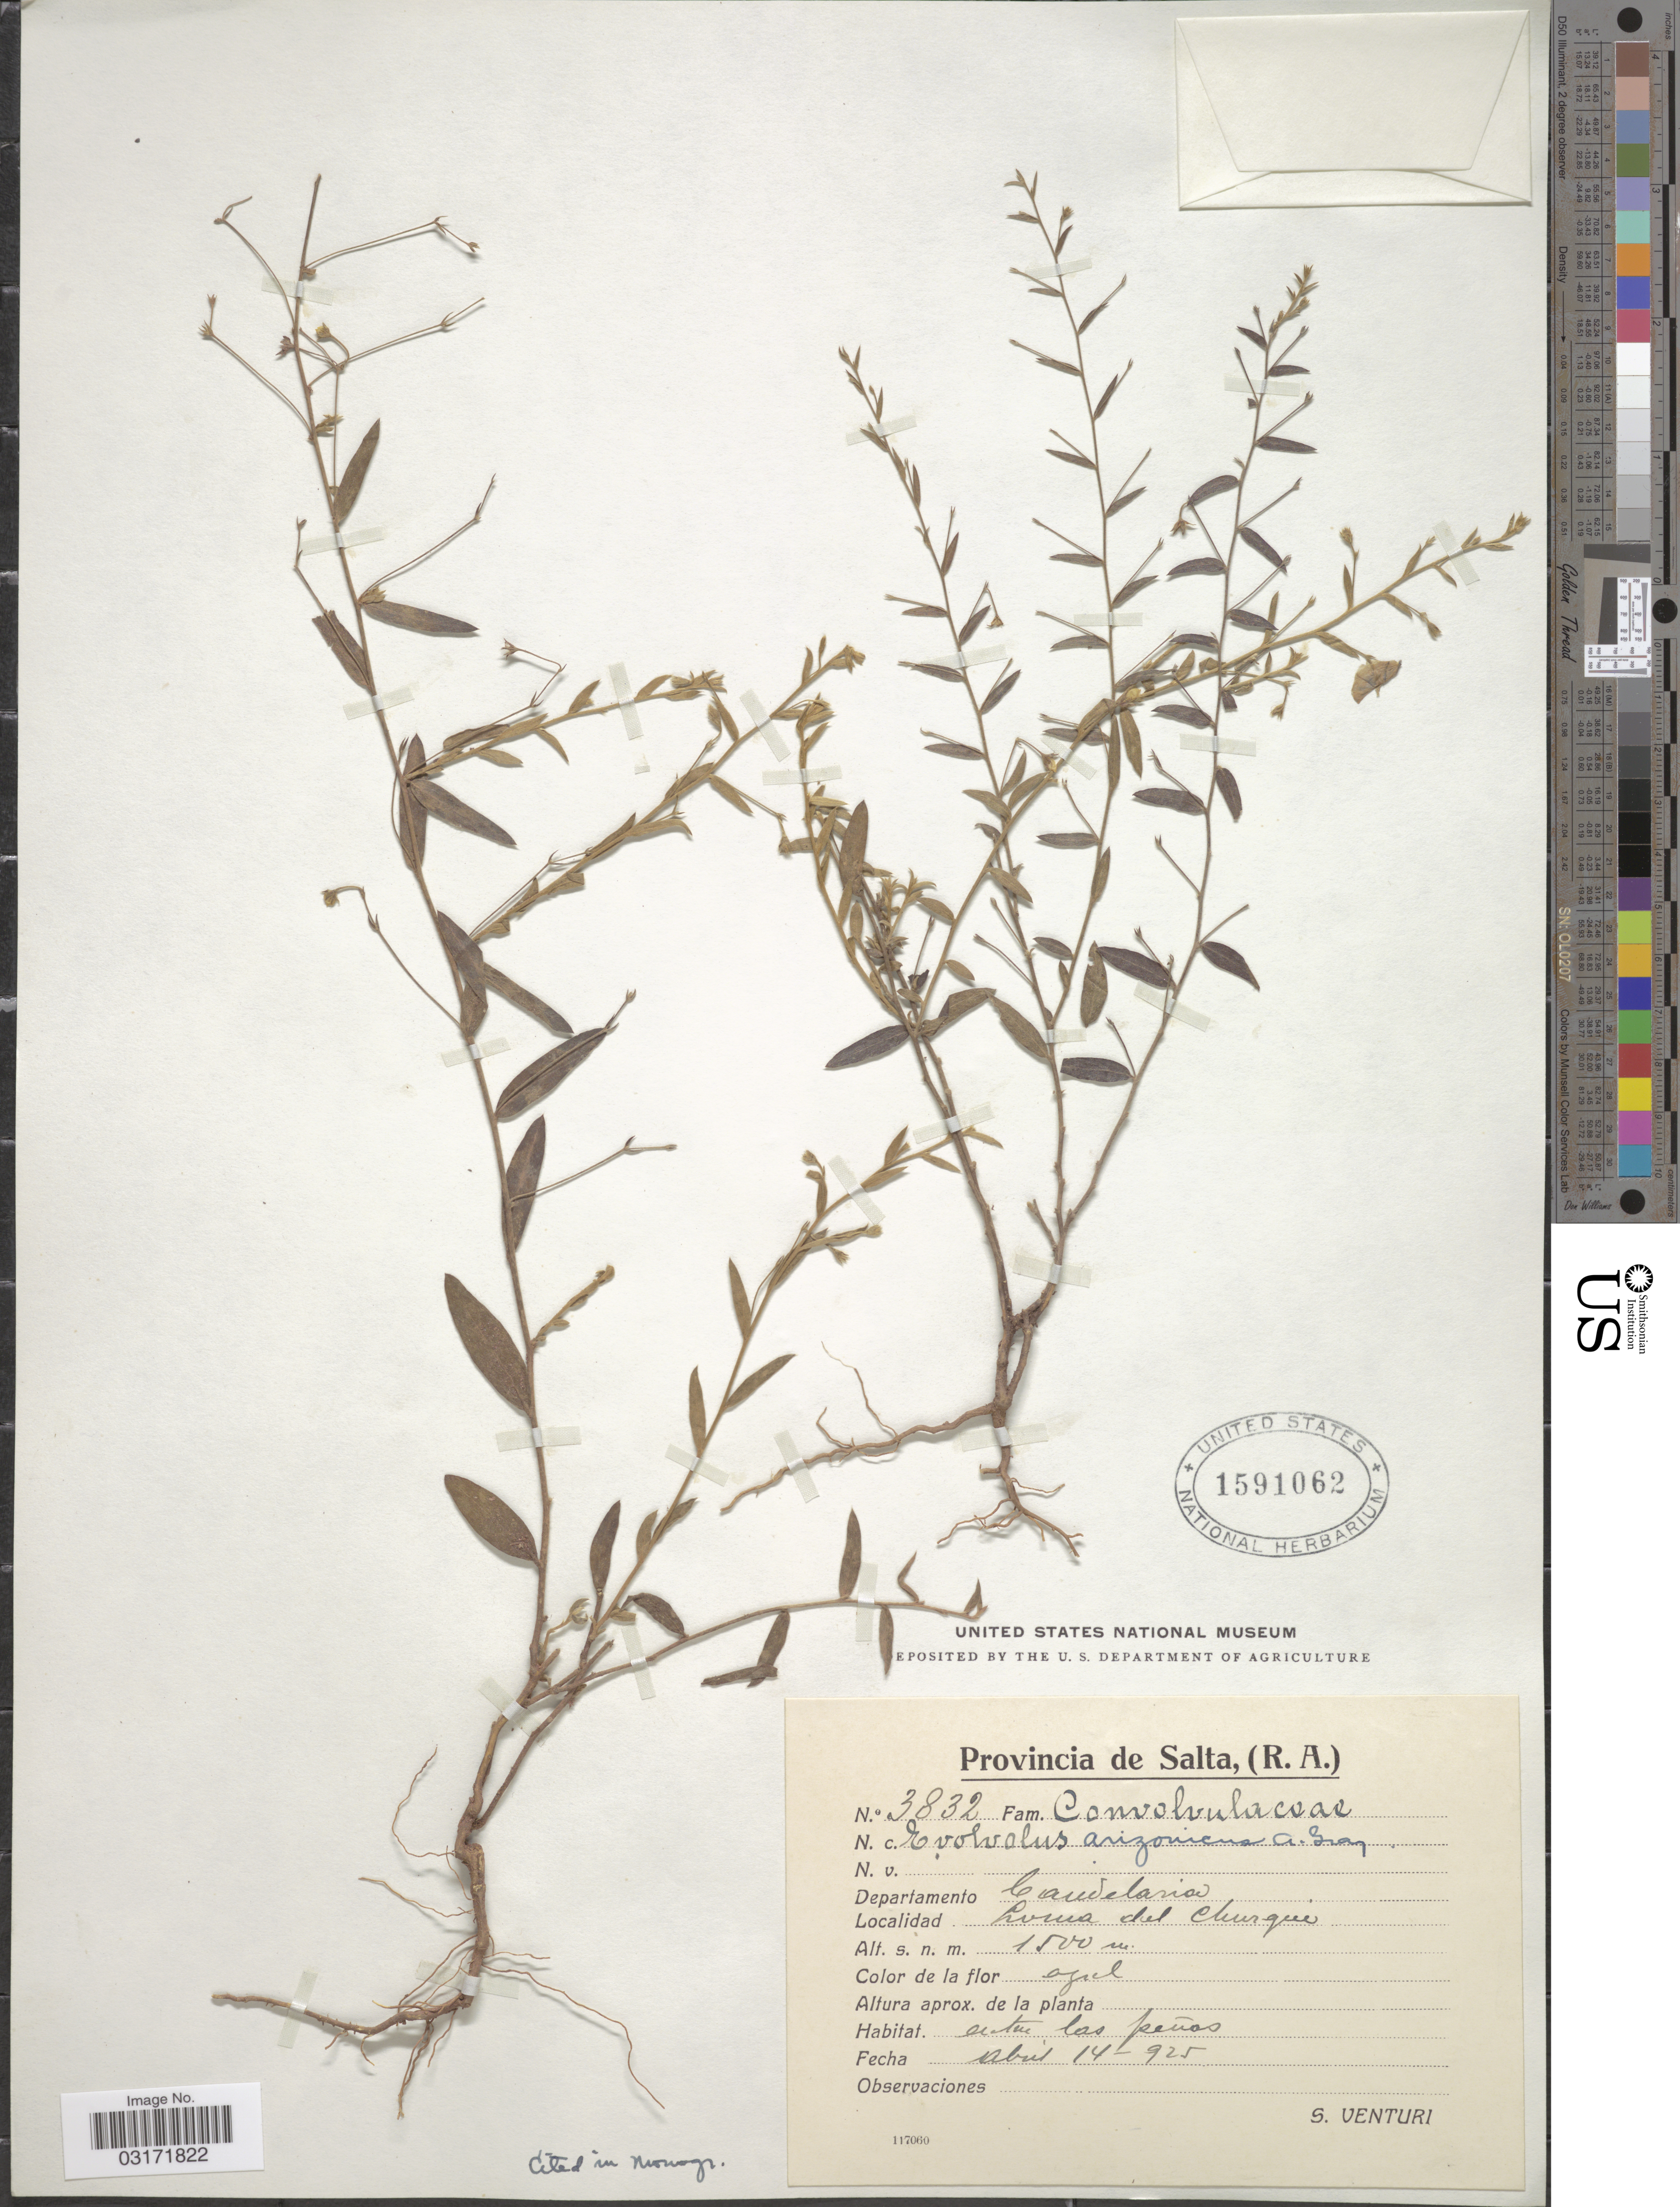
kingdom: Plantae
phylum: Tracheophyta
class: Magnoliopsida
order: Solanales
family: Convolvulaceae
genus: Evolvulus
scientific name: Evolvulus arizonicus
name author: A. Gray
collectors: S. Venturi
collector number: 3832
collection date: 1925-04-14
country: Argentina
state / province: Salta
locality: Departamento Candelaria, Loma del Churqui.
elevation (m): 1500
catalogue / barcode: US 1591062